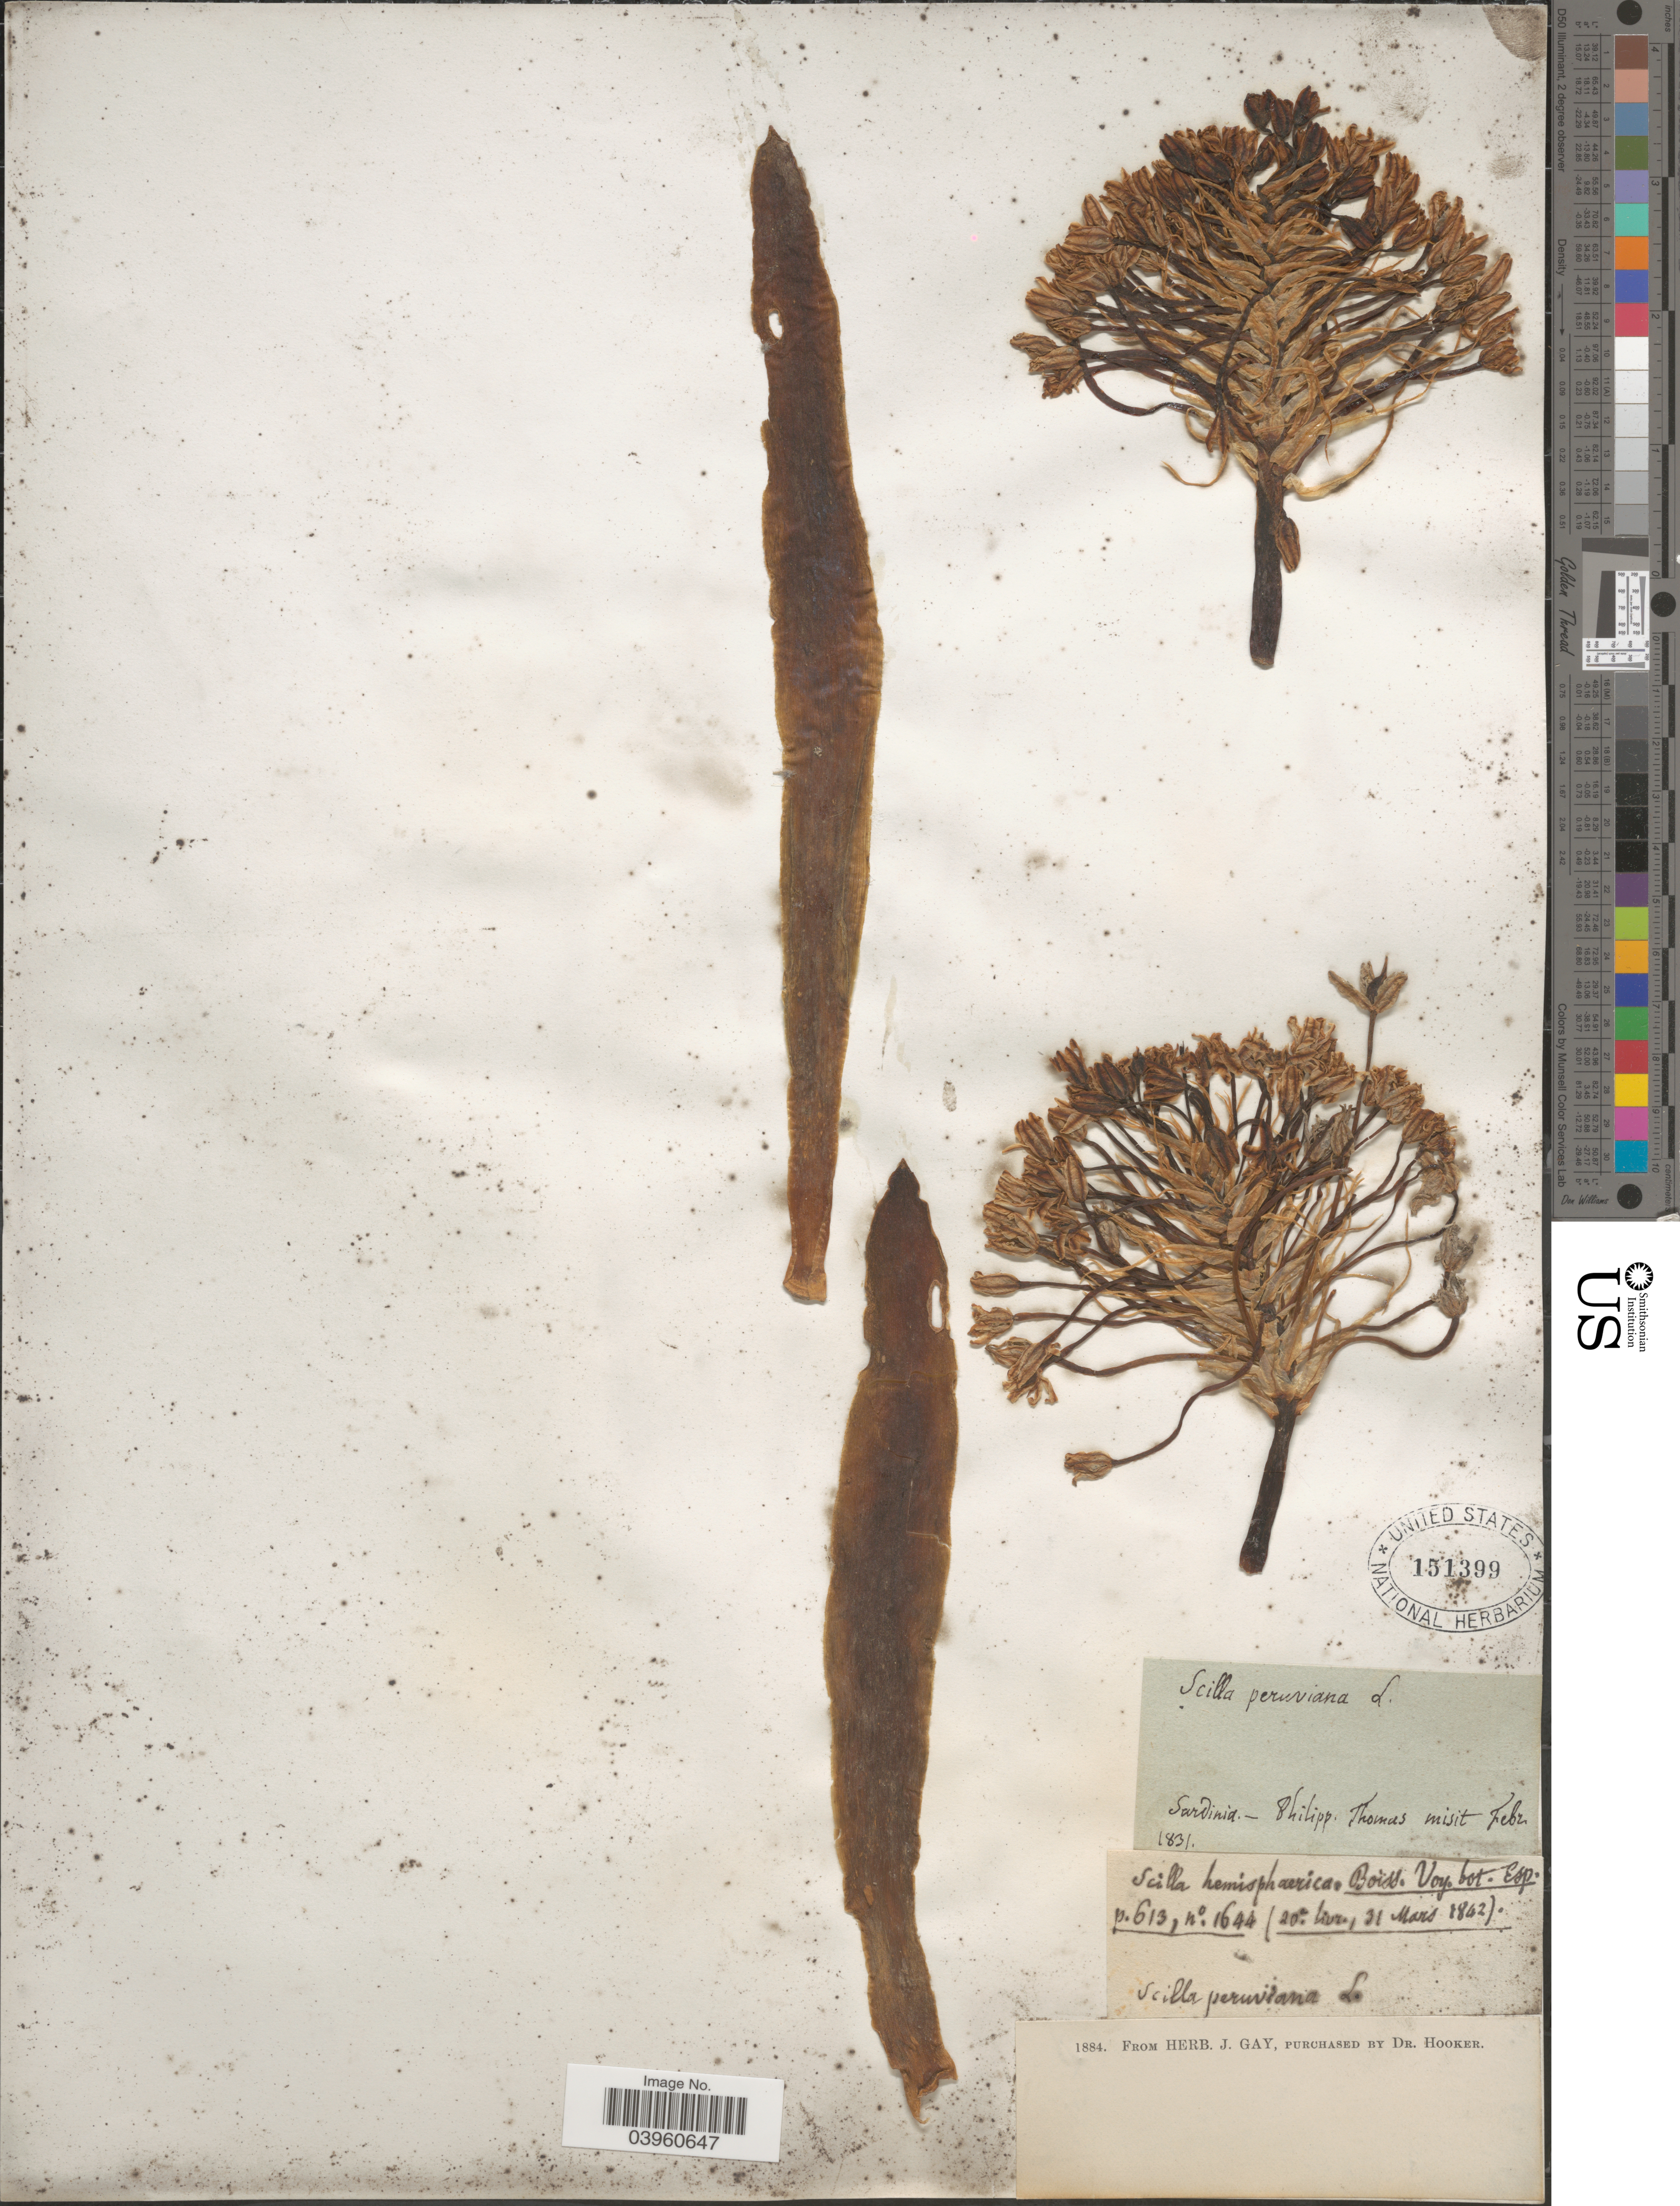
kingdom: Plantae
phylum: Tracheophyta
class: Liliopsida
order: Asparagales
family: Asparagaceae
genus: Scilla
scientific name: Scilla peruviana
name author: L.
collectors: ex herb. J. Gay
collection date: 1831-02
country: Italy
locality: Sardinia.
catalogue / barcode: US 151399